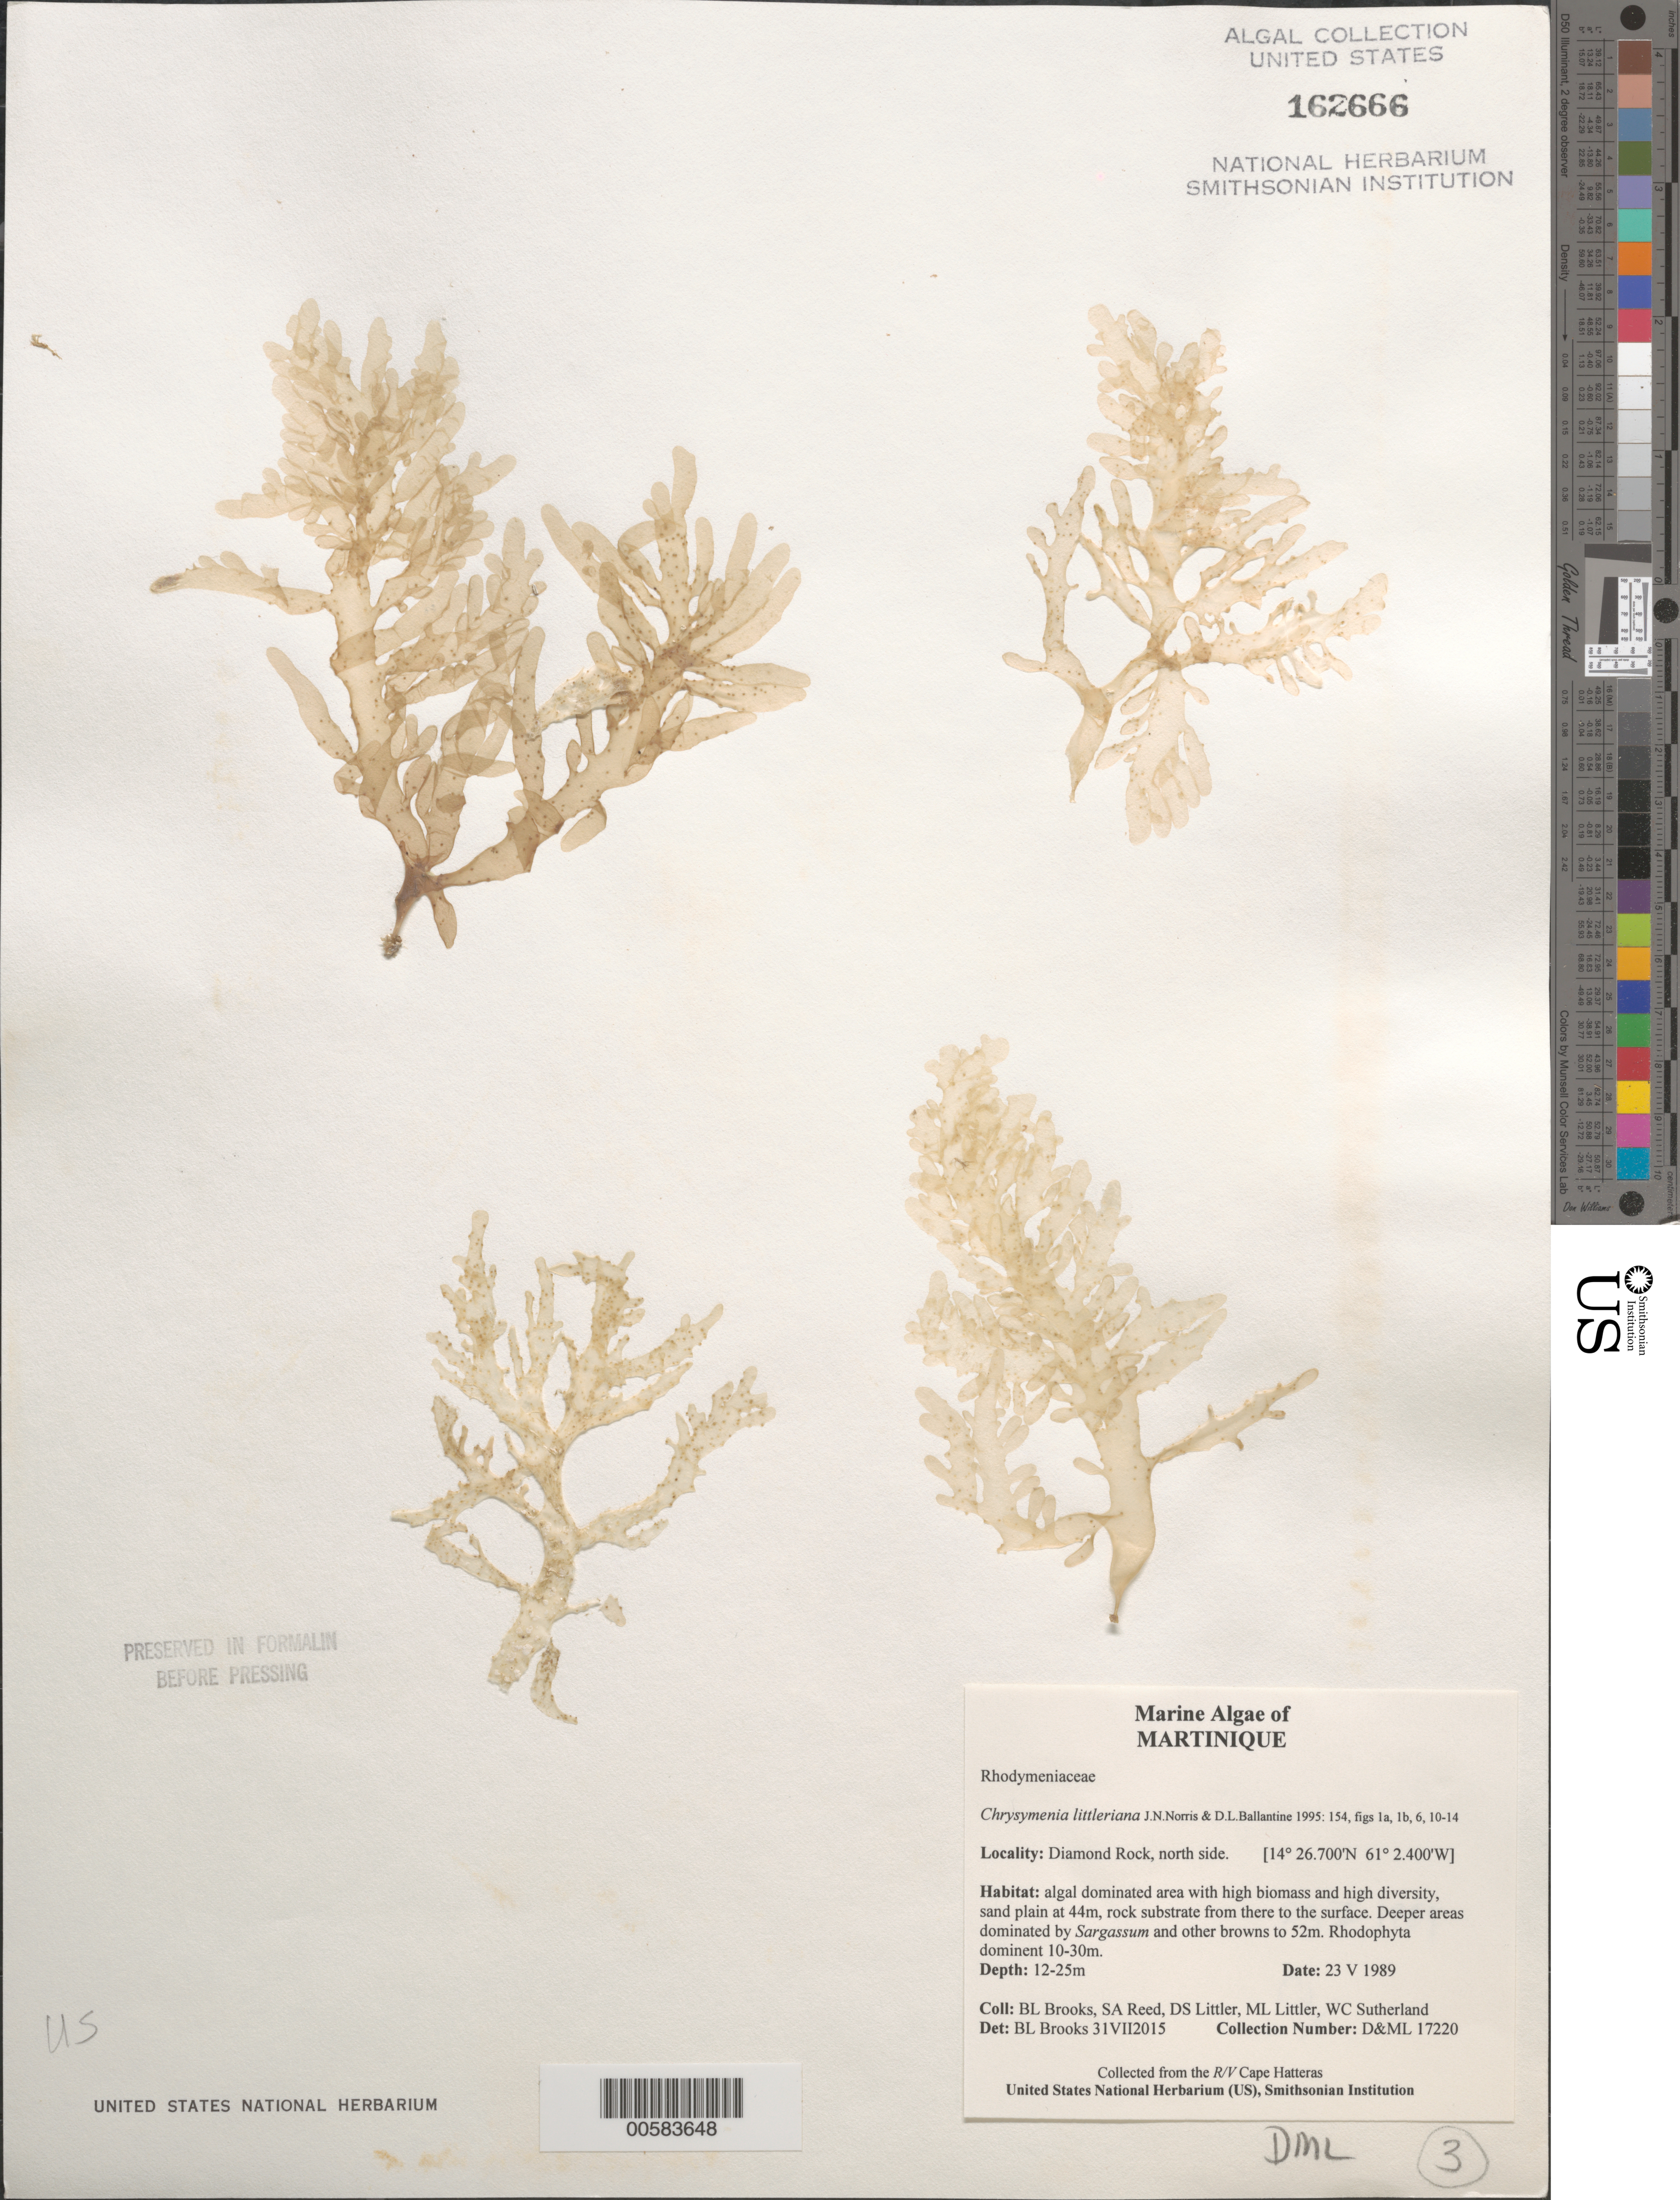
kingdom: Plantae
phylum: Rhodophyta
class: Florideophyceae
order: Rhodymeniales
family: Rhodymeniaceae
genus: Chrysymenia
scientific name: Chrysymenia littleriana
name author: J.N. Norris & D.L. Ballant.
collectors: B. Brooks, S. Reed, D. S. Littler, M. Littler & W. Sutherland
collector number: D&ML17220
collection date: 1989-05-23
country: Martinique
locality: Diamond Rock, north side.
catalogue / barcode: US 162666